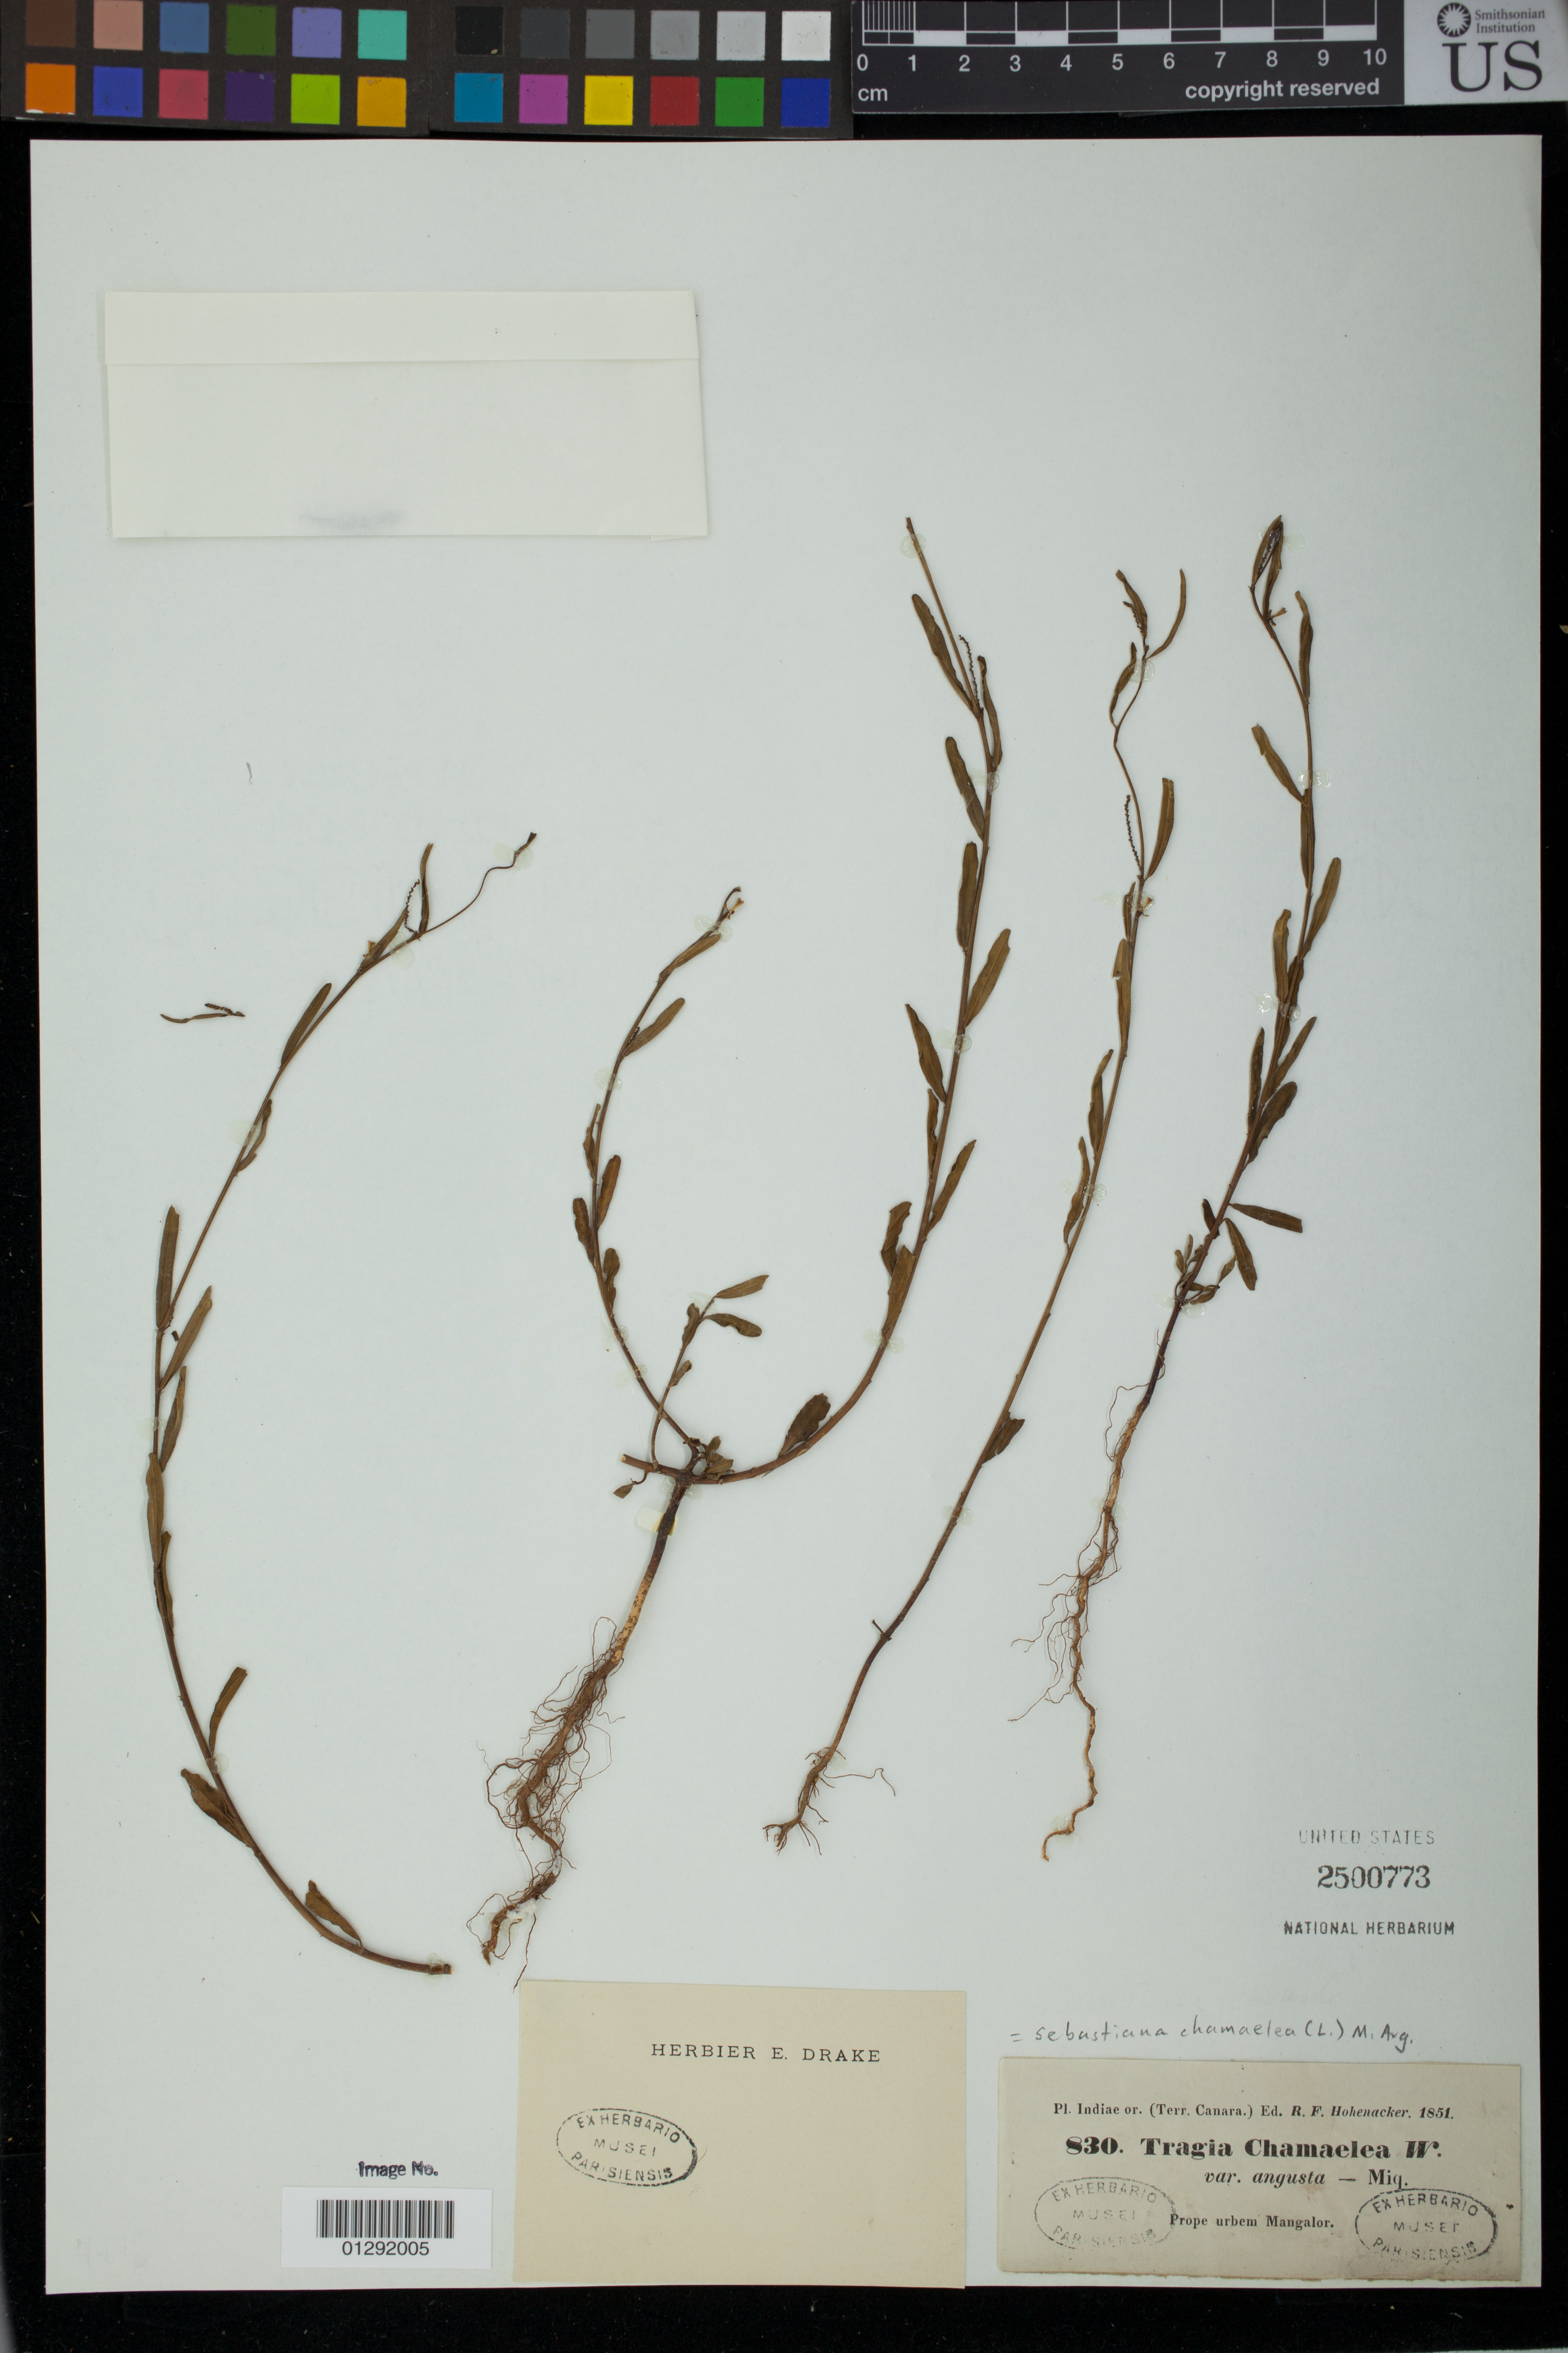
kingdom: Plantae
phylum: Tracheophyta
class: Magnoliopsida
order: Malpighiales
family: Euphorbiaceae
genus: Sebastiania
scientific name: Sebastiania chamaelea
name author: (L.) Müll. Arg.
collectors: R. F. Hohenacker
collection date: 1851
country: India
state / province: Karnataka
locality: Probe urbem Mangalor. Canara. Kanara.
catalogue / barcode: US 2500773